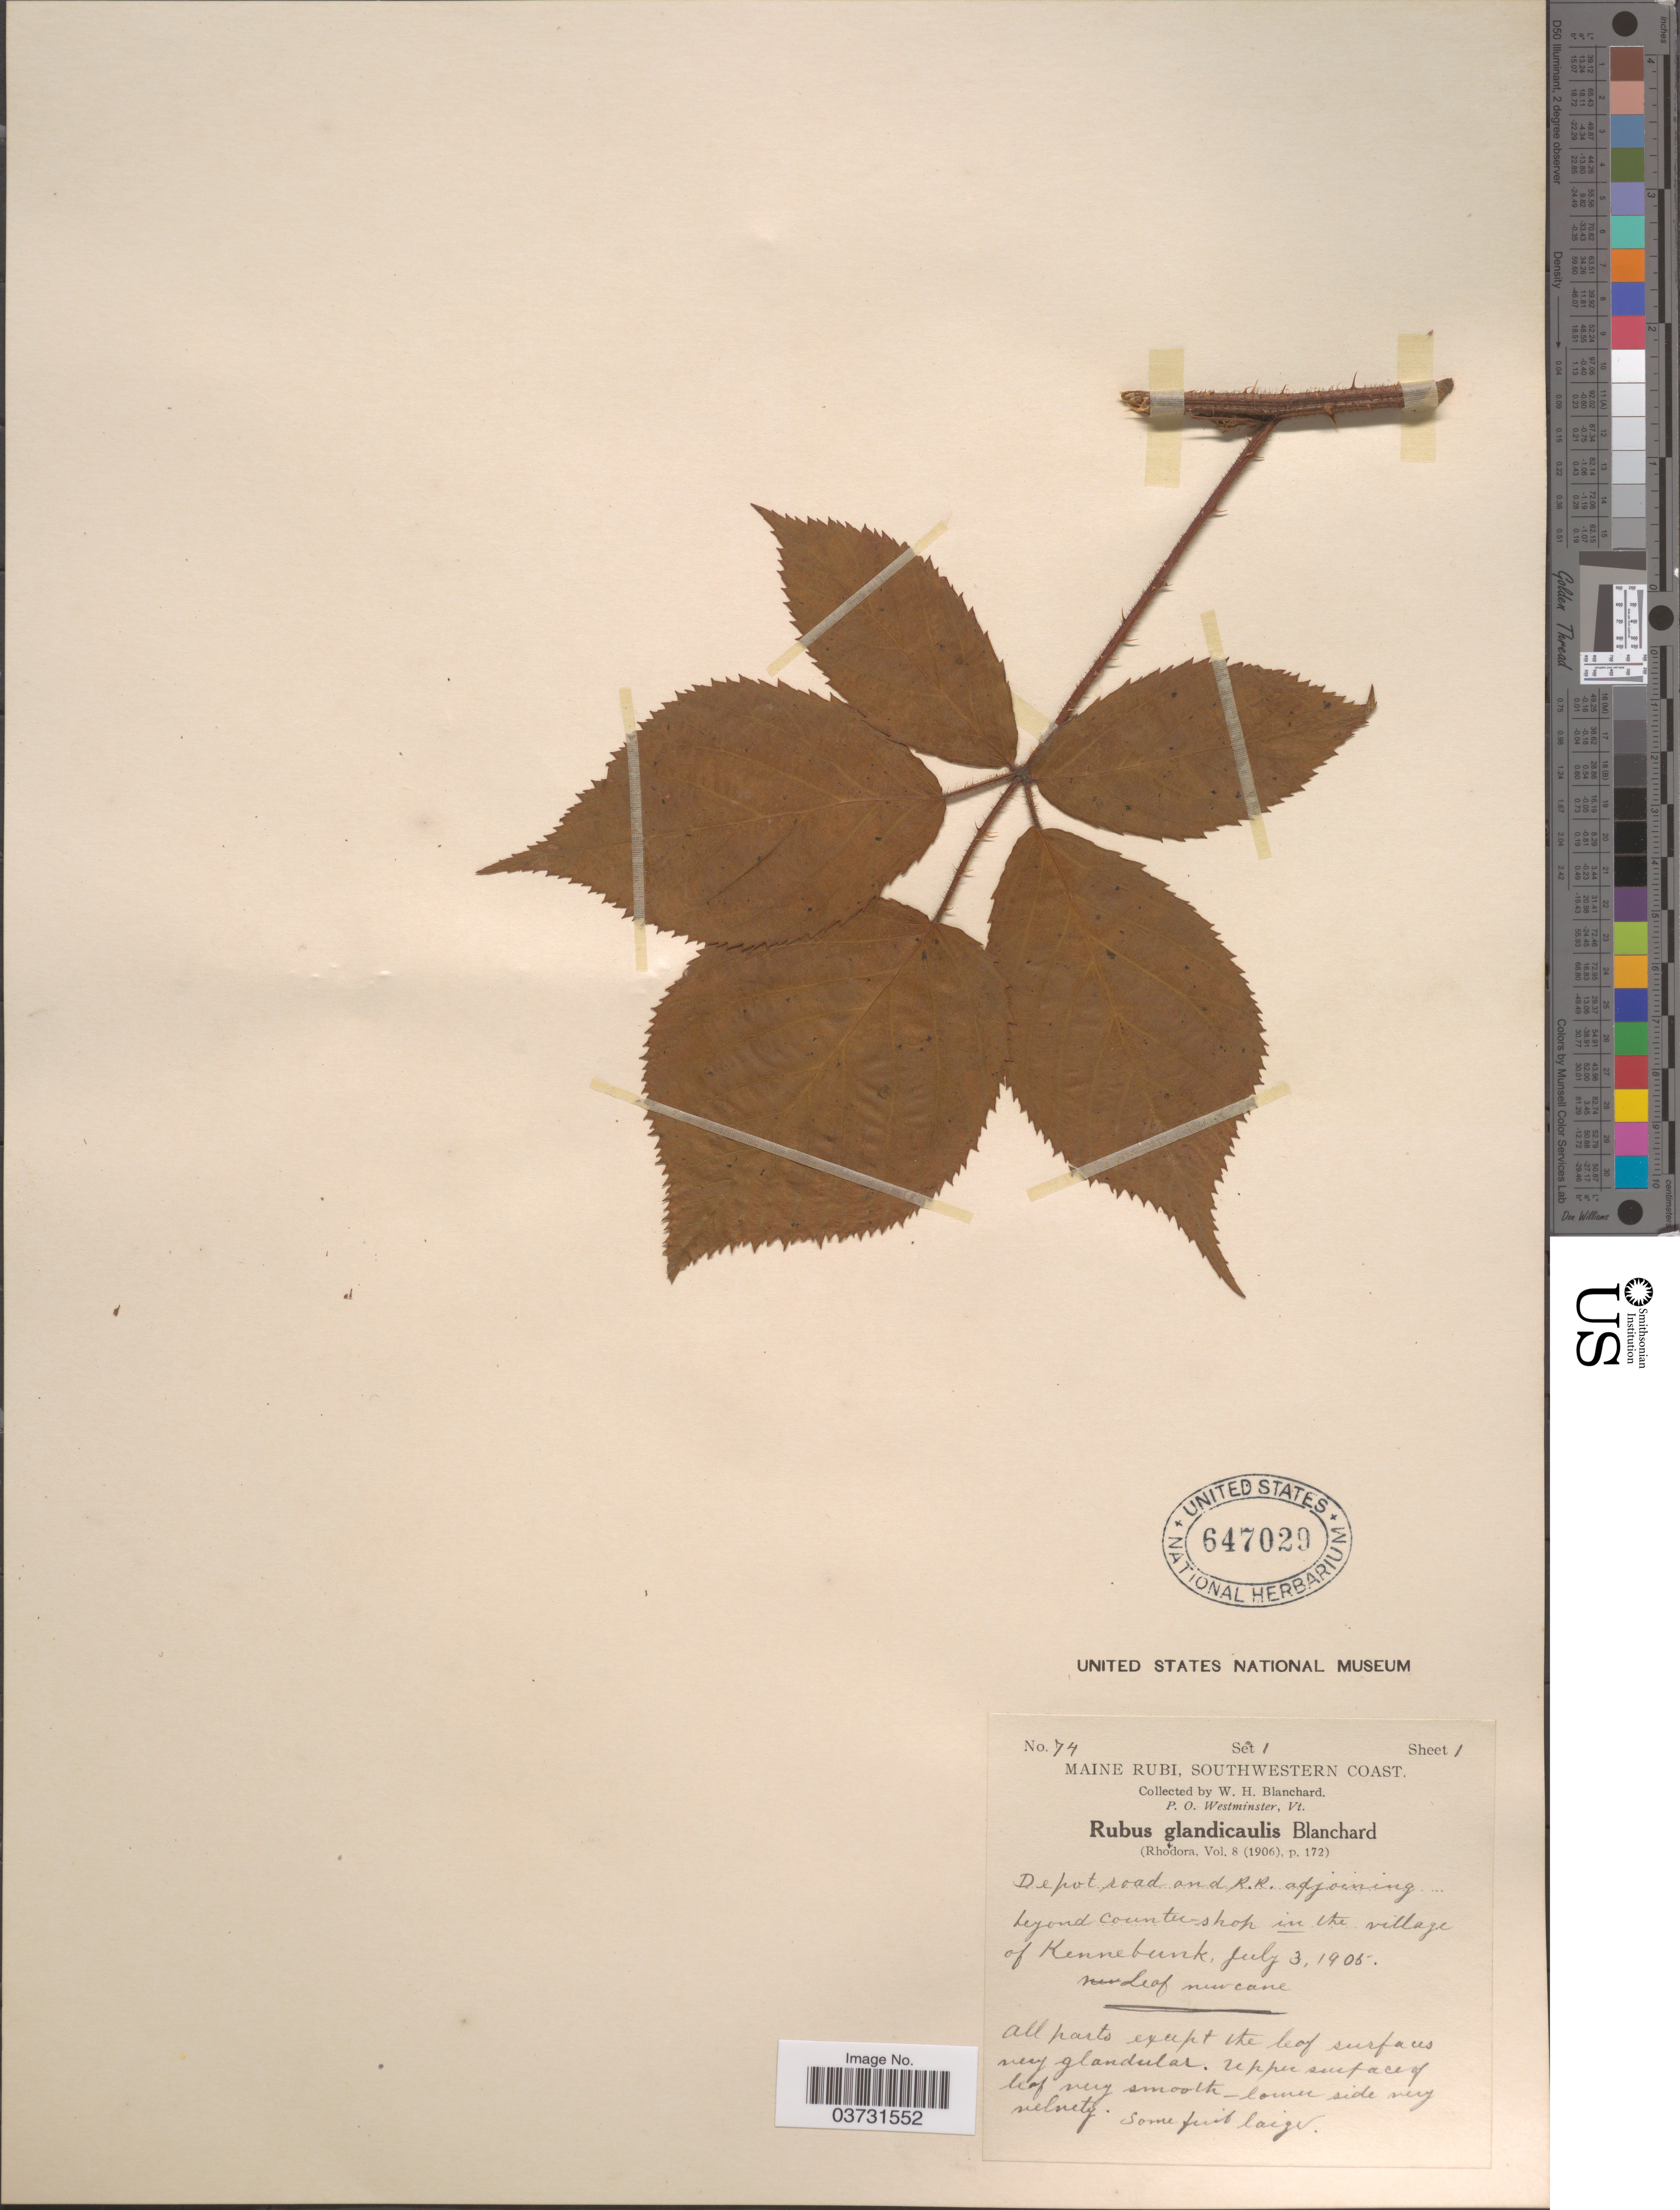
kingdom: Plantae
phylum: Tracheophyta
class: Magnoliopsida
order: Rosales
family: Rosaceae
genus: Rubus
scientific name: Rubus nigricans x R. nigrobaccus L.H. Bailey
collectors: W. H. Blanchard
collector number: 74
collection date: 1905-07-03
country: United States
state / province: Maine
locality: Southwestern Coast. Depot road and R. R. adjoining beyond counter-shop in the village of Kennebunk.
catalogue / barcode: US 647029